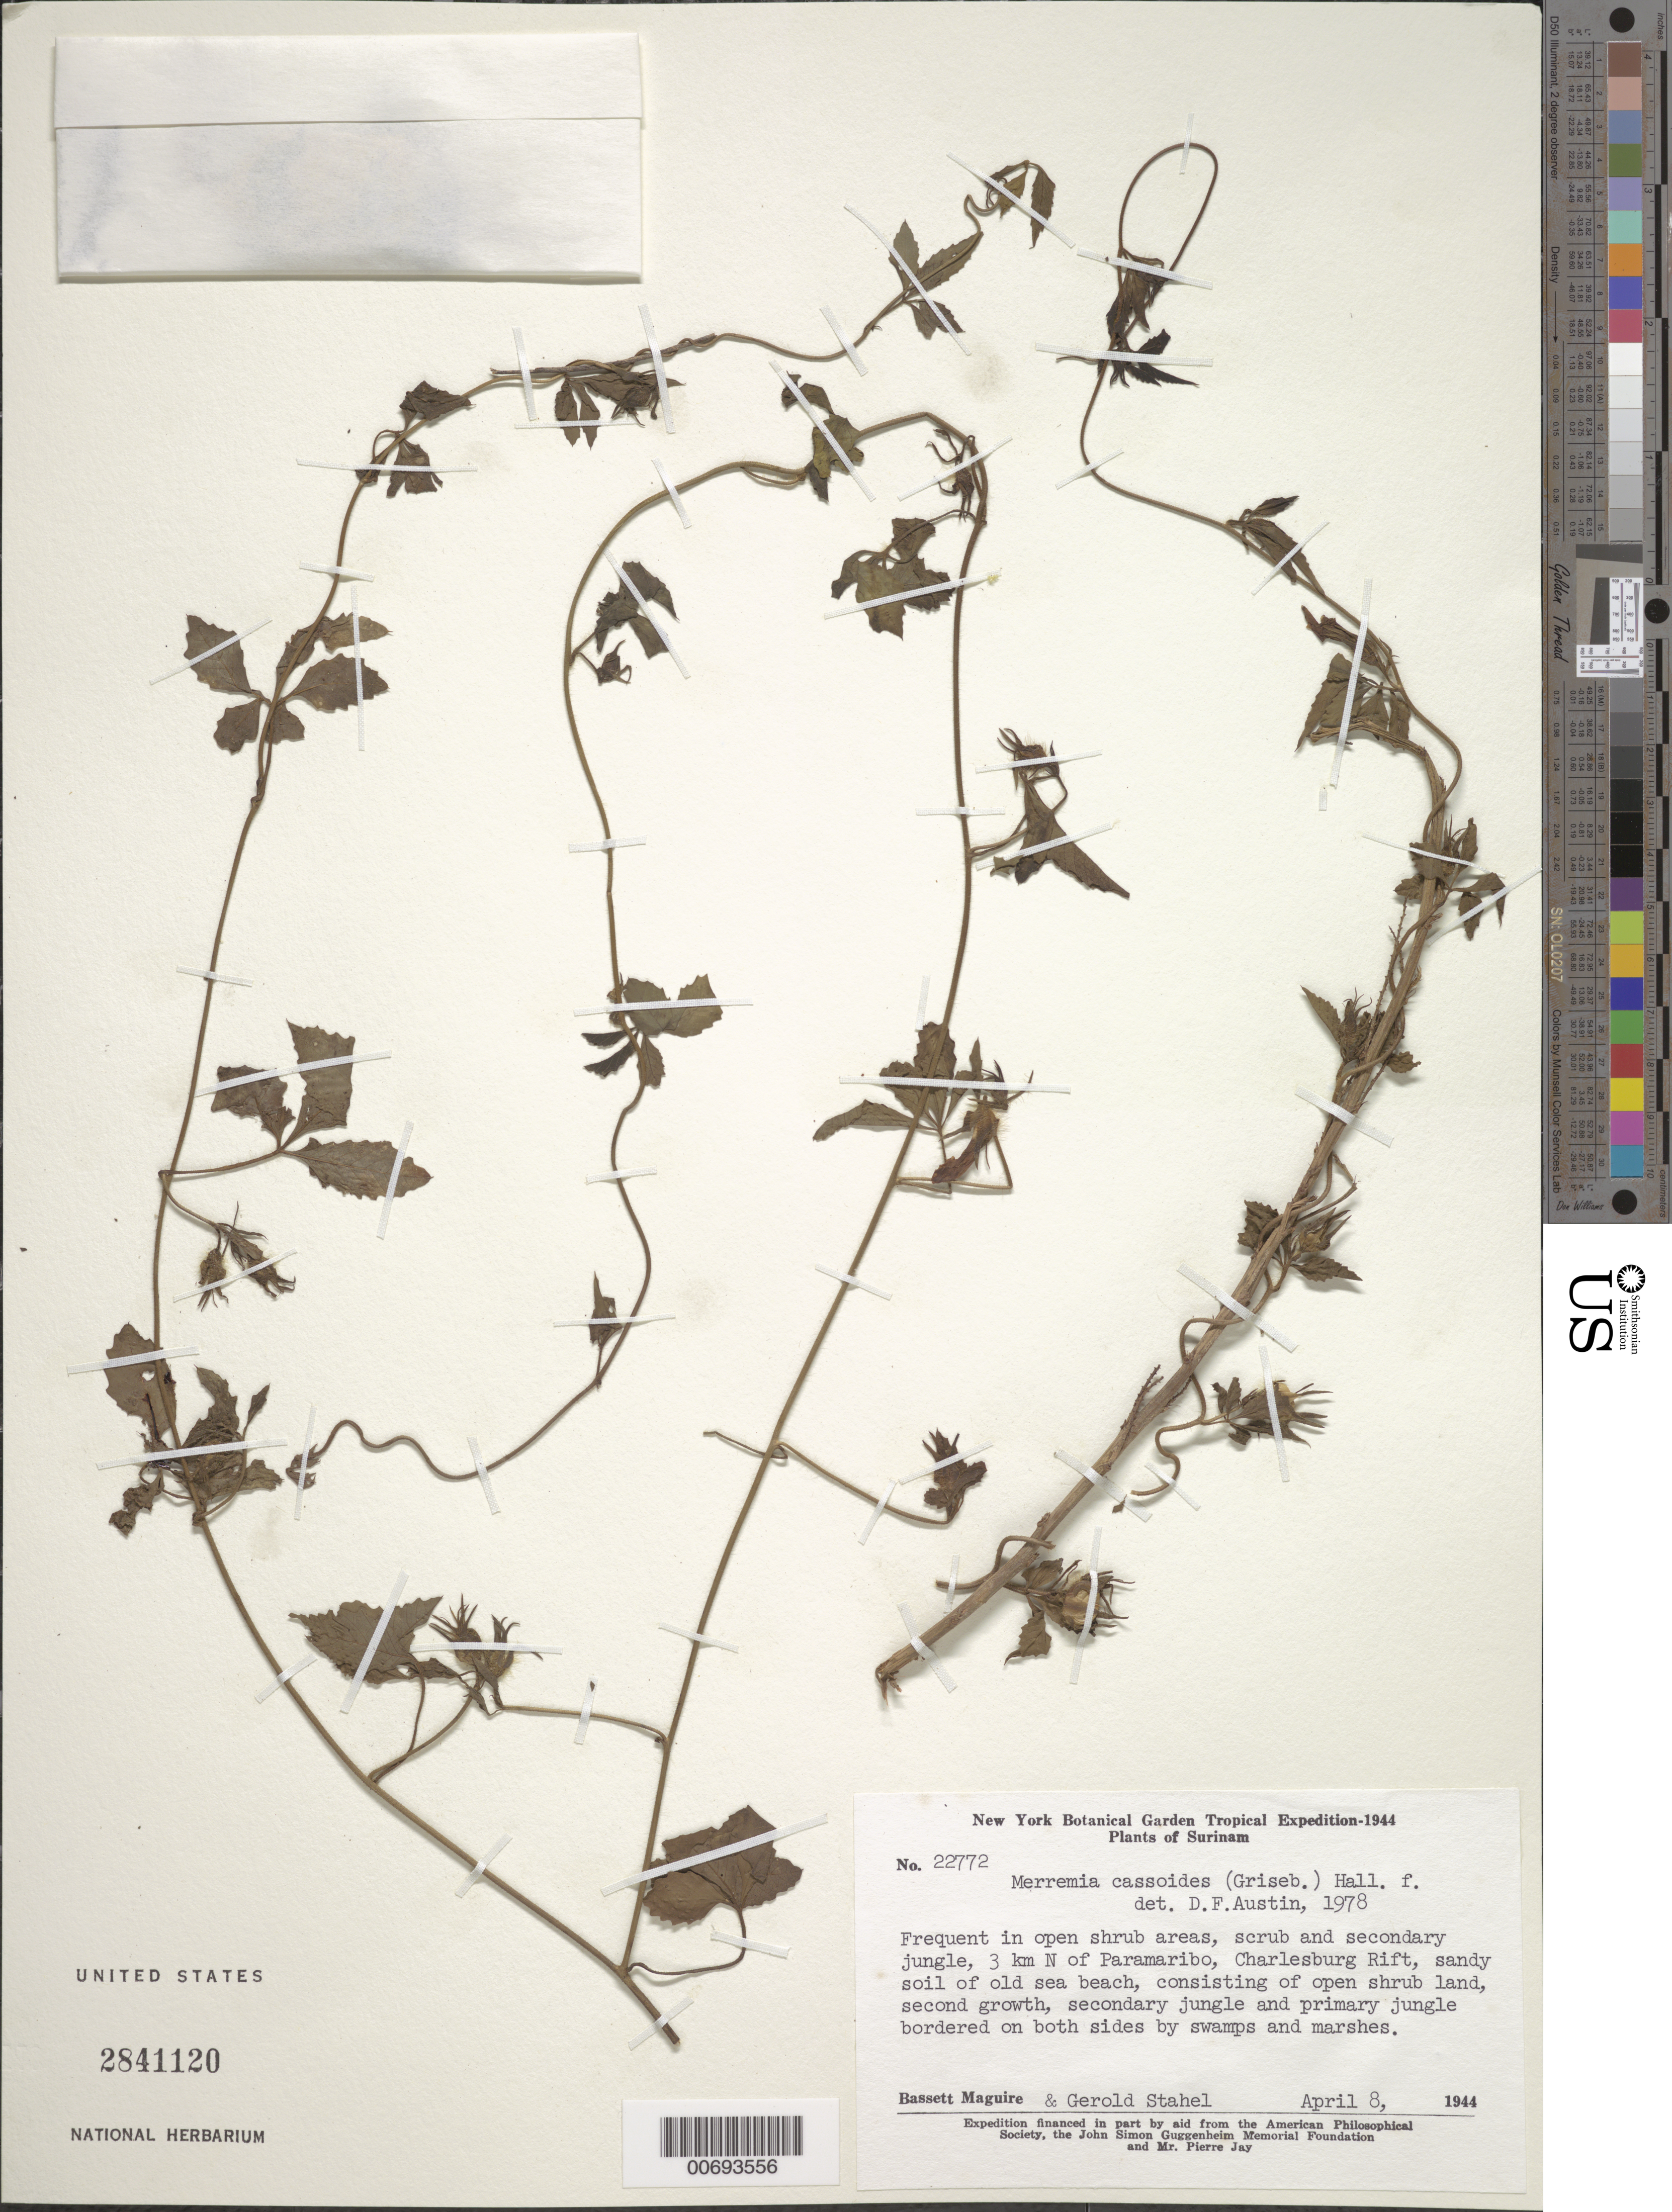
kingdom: Plantae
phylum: Tracheophyta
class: Magnoliopsida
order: Solanales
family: Convolvulaceae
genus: Distimake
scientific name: Distimake cissoides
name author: (Lam.) A. R. Simões & Staples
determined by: Strong, Mark T., (BOT), Smithsonian Institution - National Museum of Natural History (UNITED STATES)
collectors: B. Maguire & G. Stahel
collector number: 22772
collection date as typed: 8-Apr-44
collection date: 1944-04-08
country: Suriname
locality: Paramaribo, 3 km N of, Charlesburg Rift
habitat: Open scrub areas, scrub and secondary jungle. Sandy soil of old sea beach, consisting of open shrub island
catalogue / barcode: US 2841120